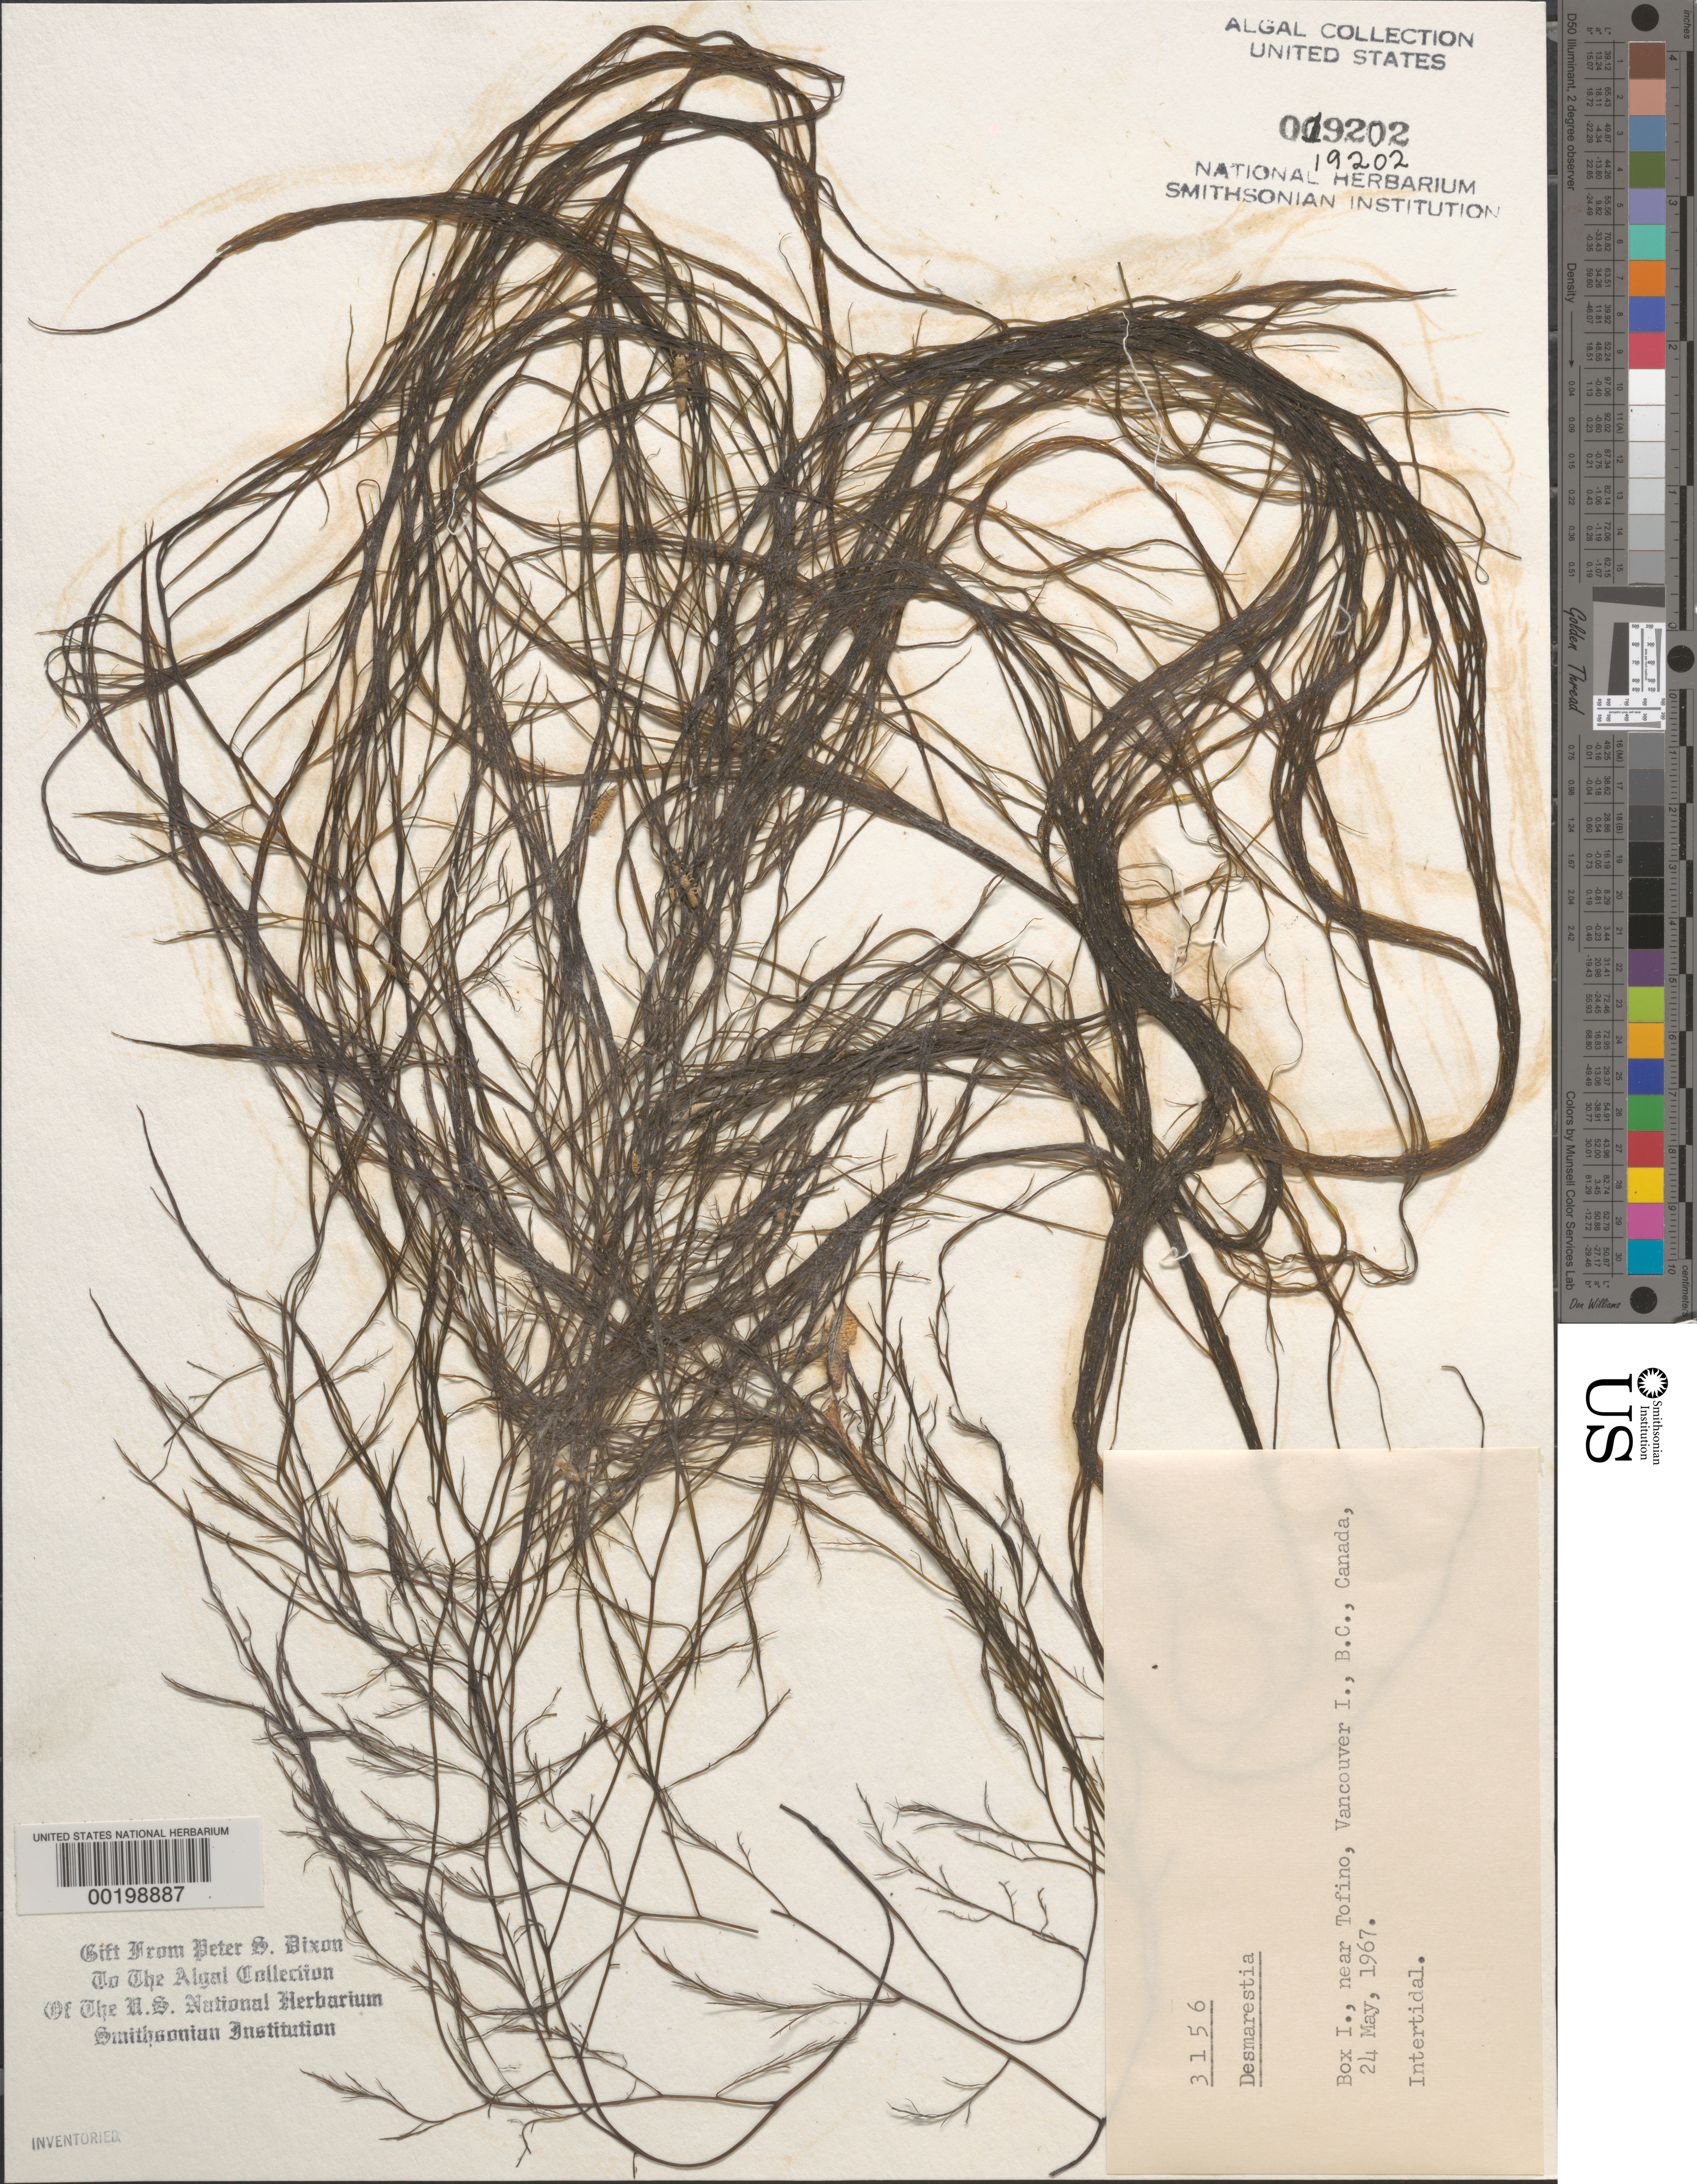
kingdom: Chromista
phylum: Ochrophyta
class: Phaeophyceae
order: Desmarestiales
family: Desmarestiaceae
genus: Desmarestia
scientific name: Desmarestia sp.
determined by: Dixon, P. S.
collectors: P. S. Dixon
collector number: PSD 3156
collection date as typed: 24 May 1967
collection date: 1967-05-24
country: Canada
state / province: British Columbia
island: Box Island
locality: Near Ttofino, Vancouver Island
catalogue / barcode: US 19202